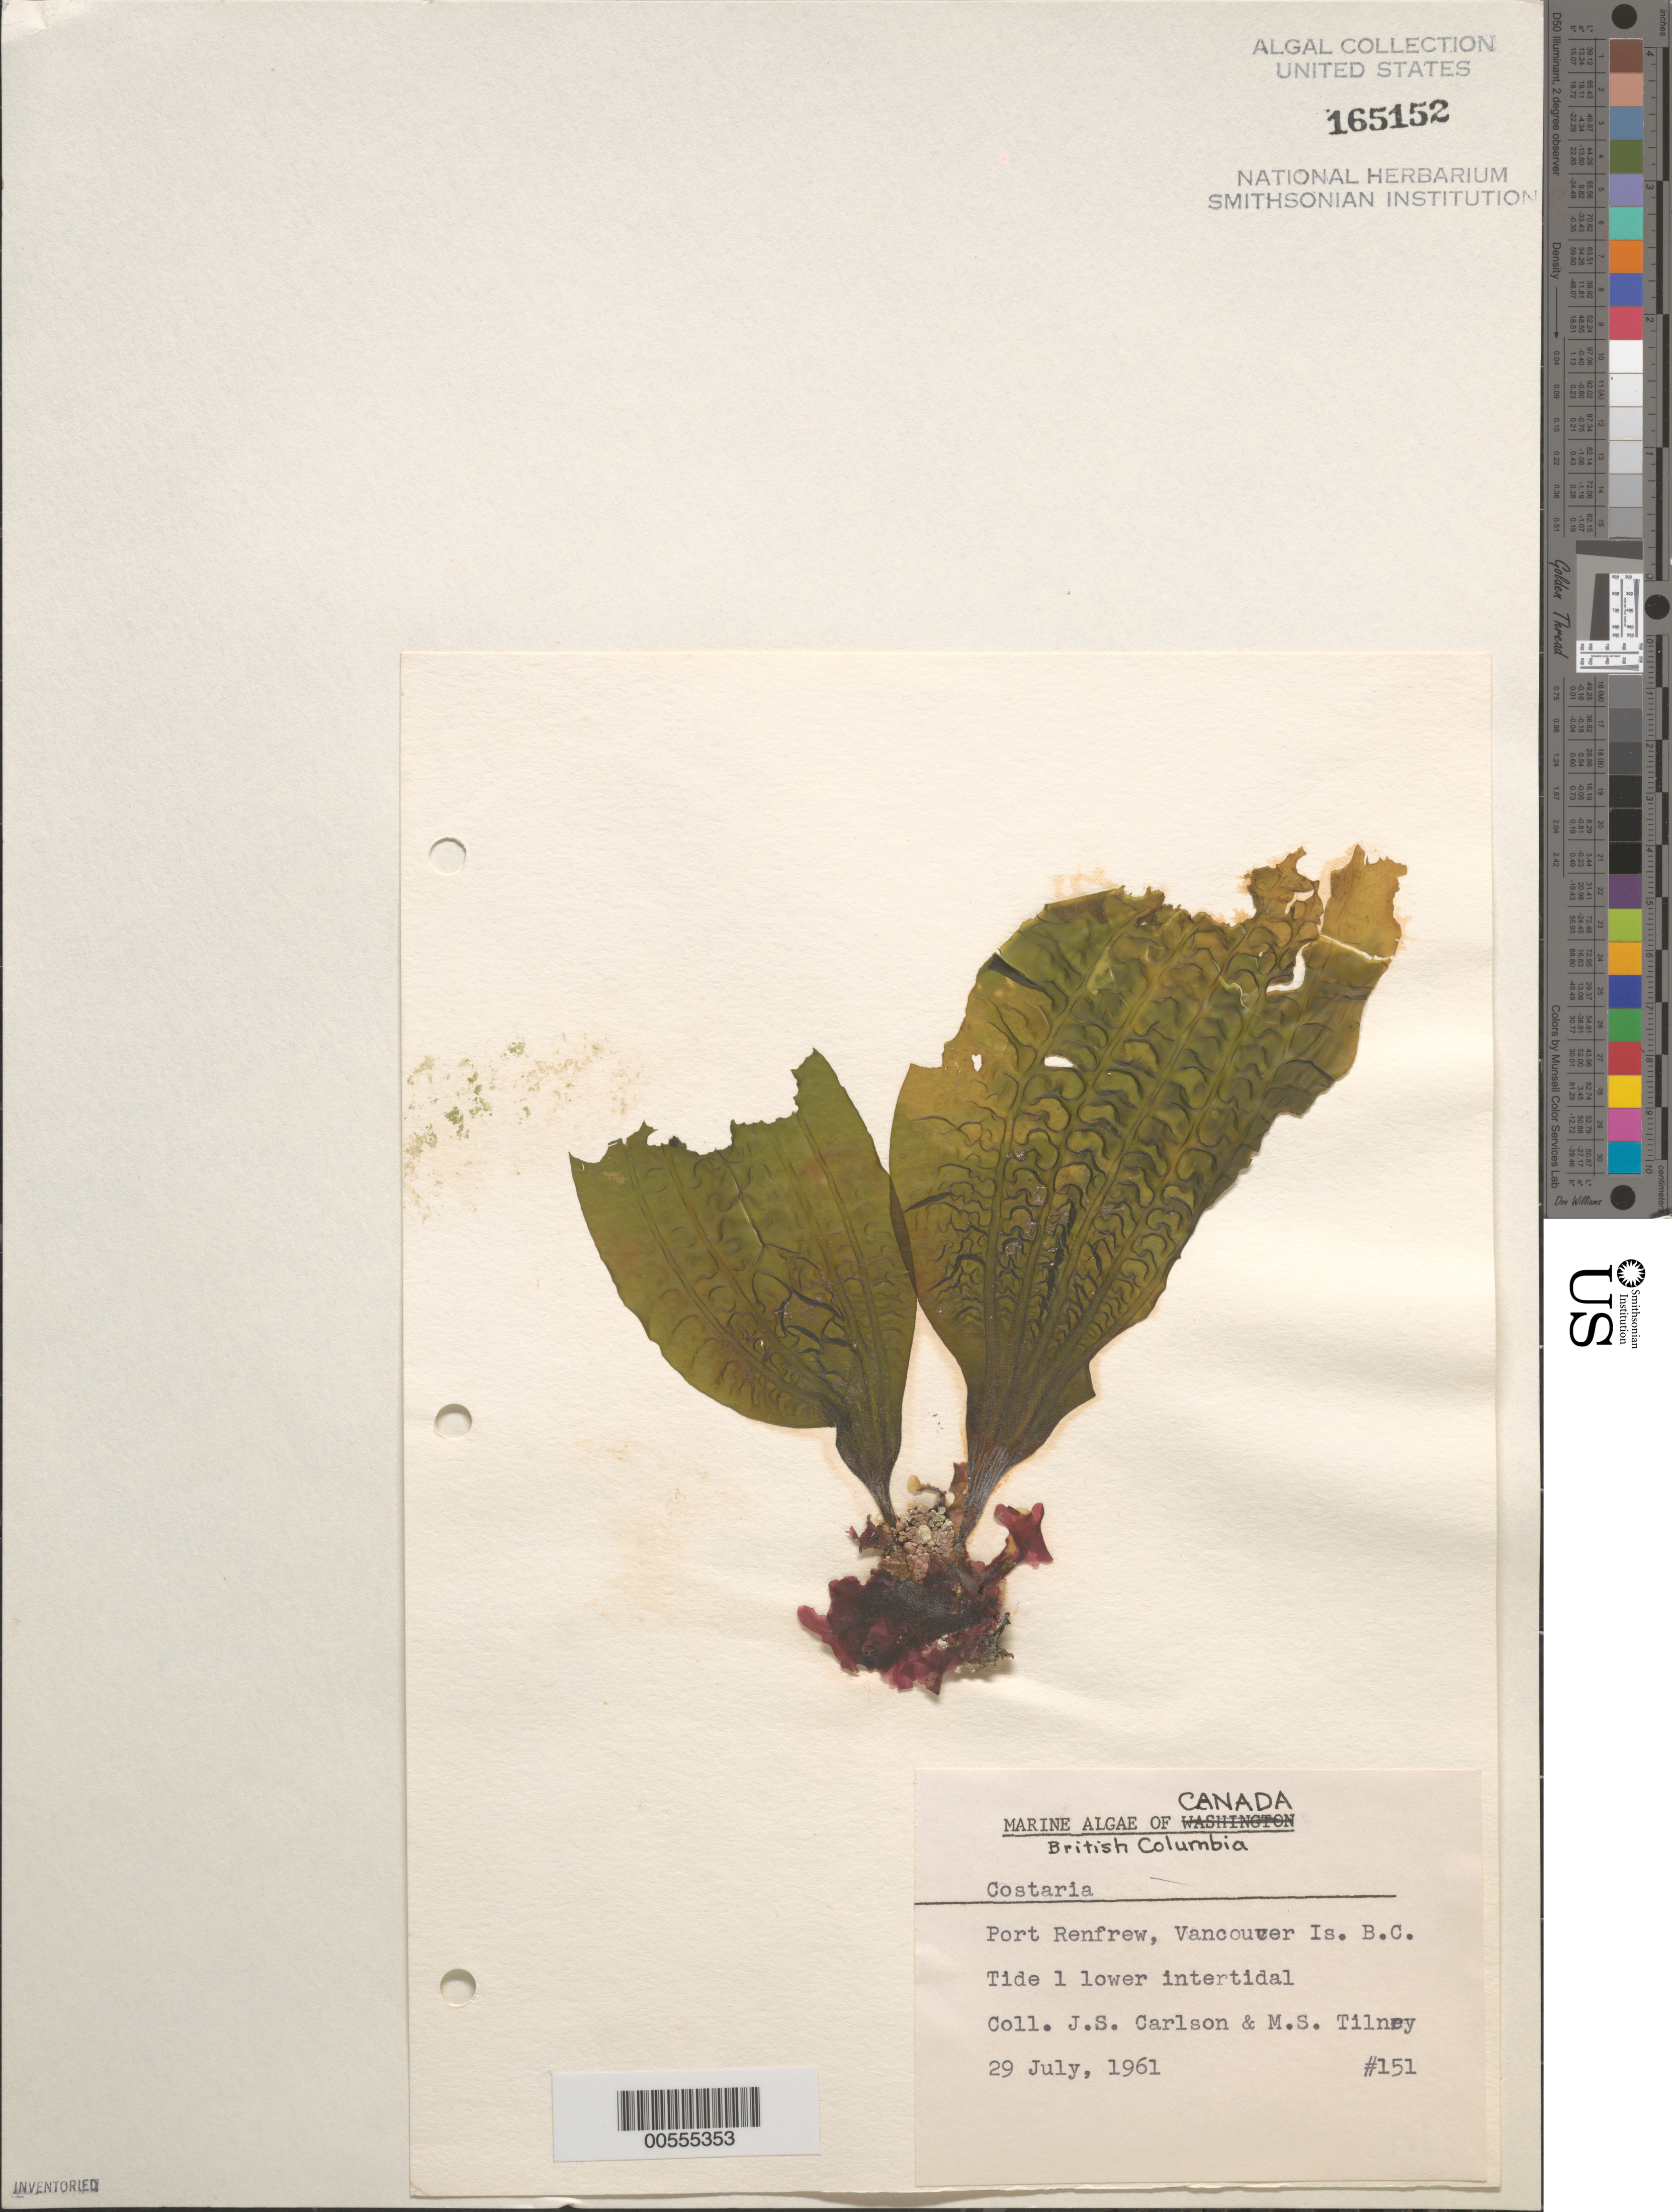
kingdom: Chromista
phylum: Ochrophyta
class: Phaeophyceae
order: Laminariales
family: Costariaceae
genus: Costaria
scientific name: Costaria sp.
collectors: J. Carlson & M. Tilney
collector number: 151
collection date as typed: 29 Jul 1961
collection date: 1961-07-29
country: Canada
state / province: British Columbia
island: Vancouver Island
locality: Port Renfrew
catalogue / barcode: US 165152